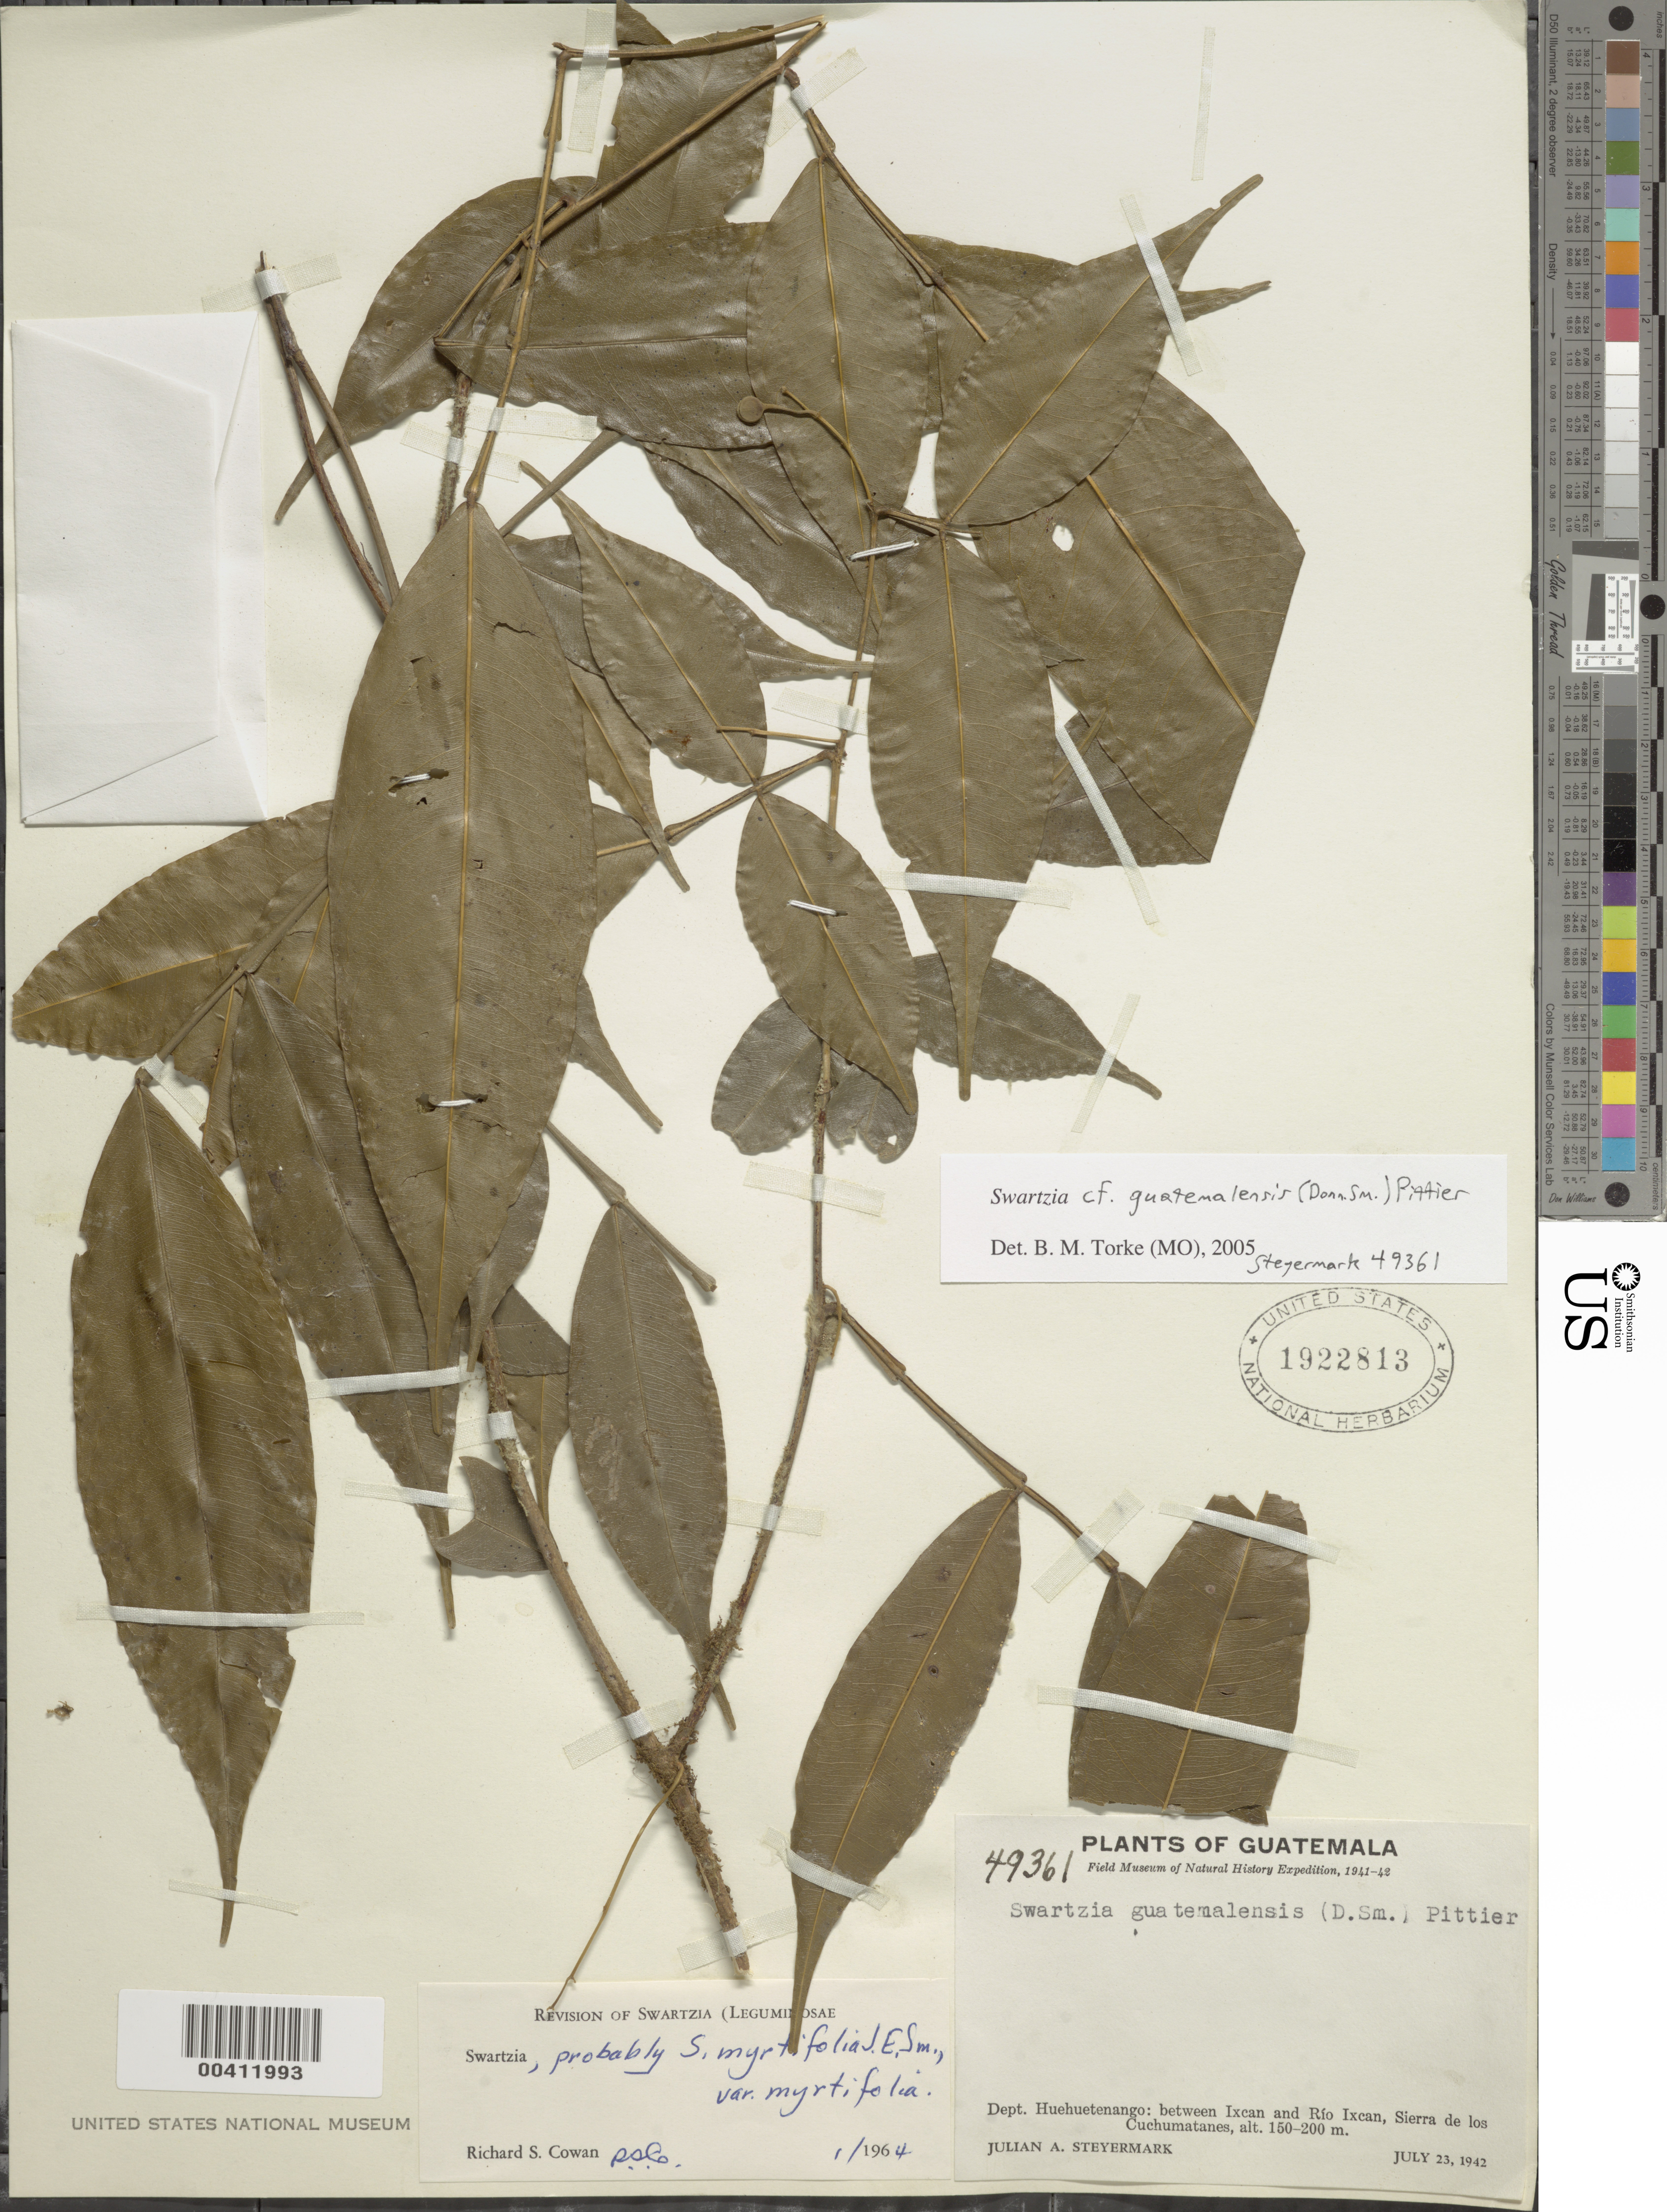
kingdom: Plantae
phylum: Tracheophyta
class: Magnoliopsida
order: Fabales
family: Fabaceae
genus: Swartzia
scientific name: Swartzia guatemalensis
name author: (Donn. Sm.) Pittier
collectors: J. Steyermark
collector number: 49361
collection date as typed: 23 Jul 1942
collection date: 1942-07-23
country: Guatemala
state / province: Huehuetenango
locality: Between Ixcan and Río Ixcan; Sierra de las Cuchumatanes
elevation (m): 150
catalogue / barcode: US 1922813